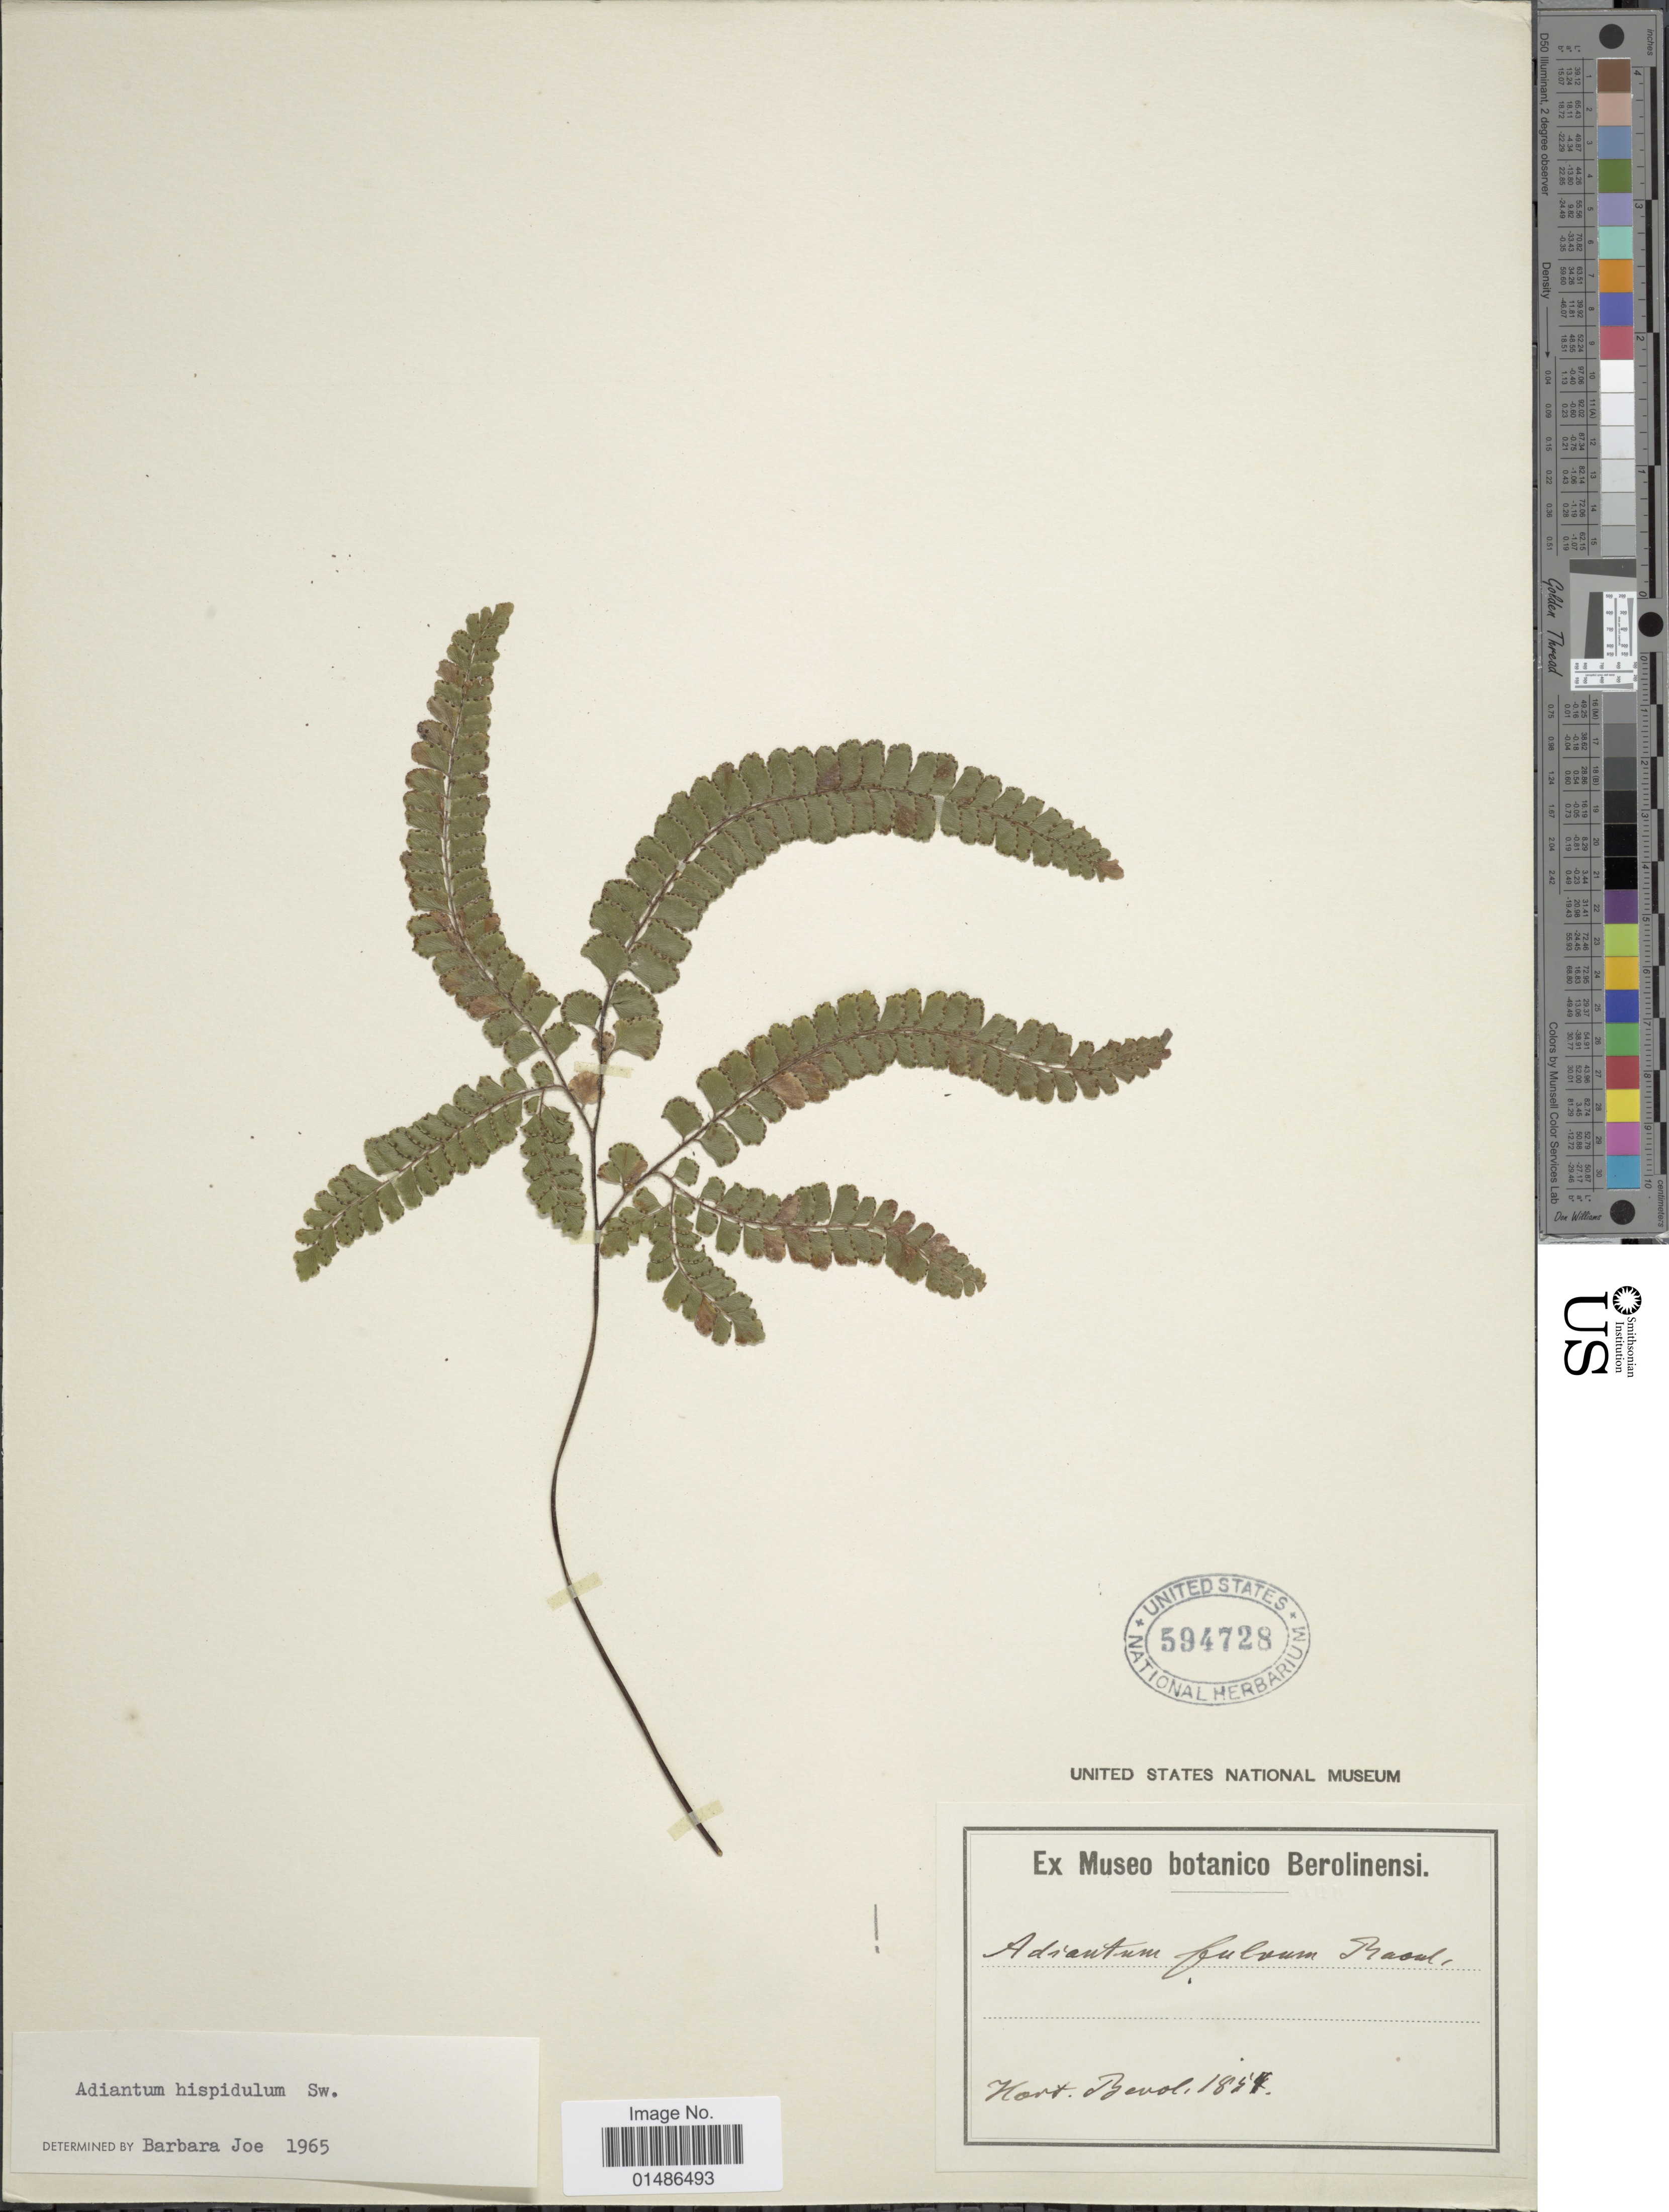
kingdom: Plantae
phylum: Tracheophyta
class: Polypodiopsida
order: Polypodiales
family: Pteridaceae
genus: Adiantum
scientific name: Adiantum hispidulum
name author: Sw.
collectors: ex Museo Botanico Berolinensi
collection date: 1854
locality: Hort. Berol.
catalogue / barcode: US 594728